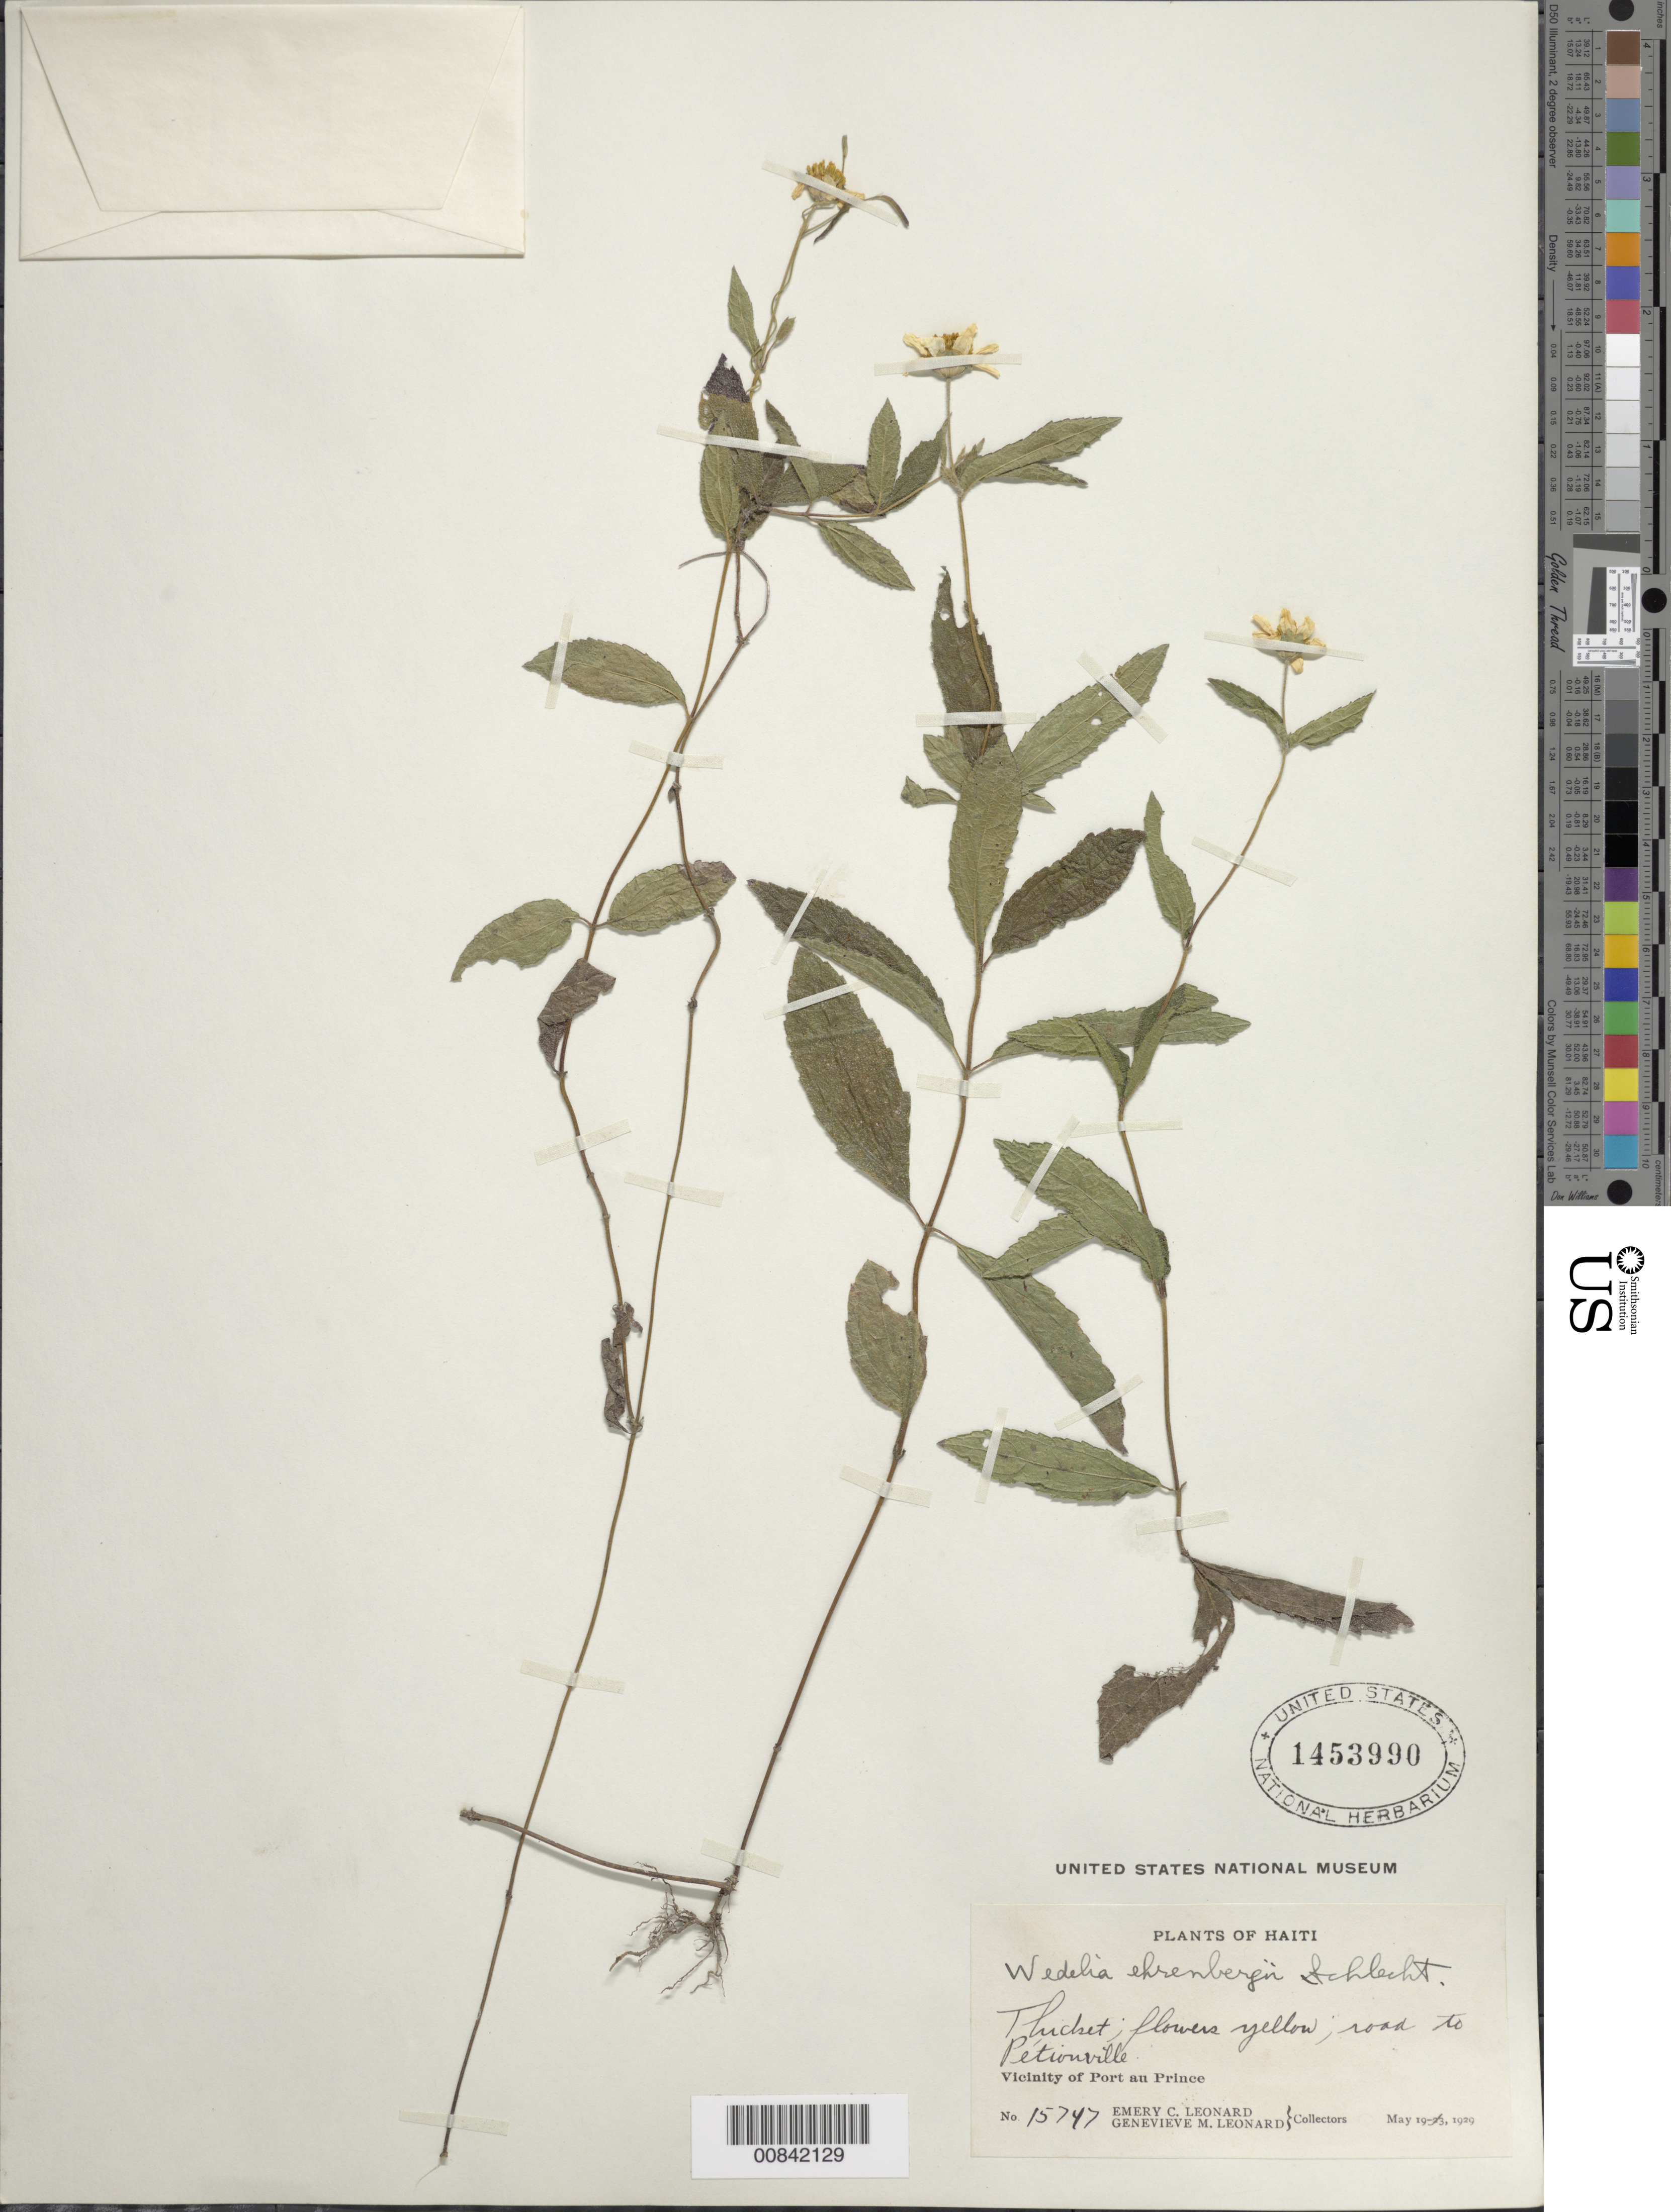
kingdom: Plantae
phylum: Tracheophyta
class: Magnoliopsida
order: Asterales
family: Asteraceae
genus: Wedelia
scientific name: Wedelia ehrenbergii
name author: Less.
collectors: E. C. Leonard & G. M. Leonard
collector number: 15747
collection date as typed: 19 May 1929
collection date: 1929-05-19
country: Haiti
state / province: Ouest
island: Hispaniola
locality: Vicinity of Port-au-Prince, road to Pétionville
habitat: Thicket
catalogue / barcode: US 1453990